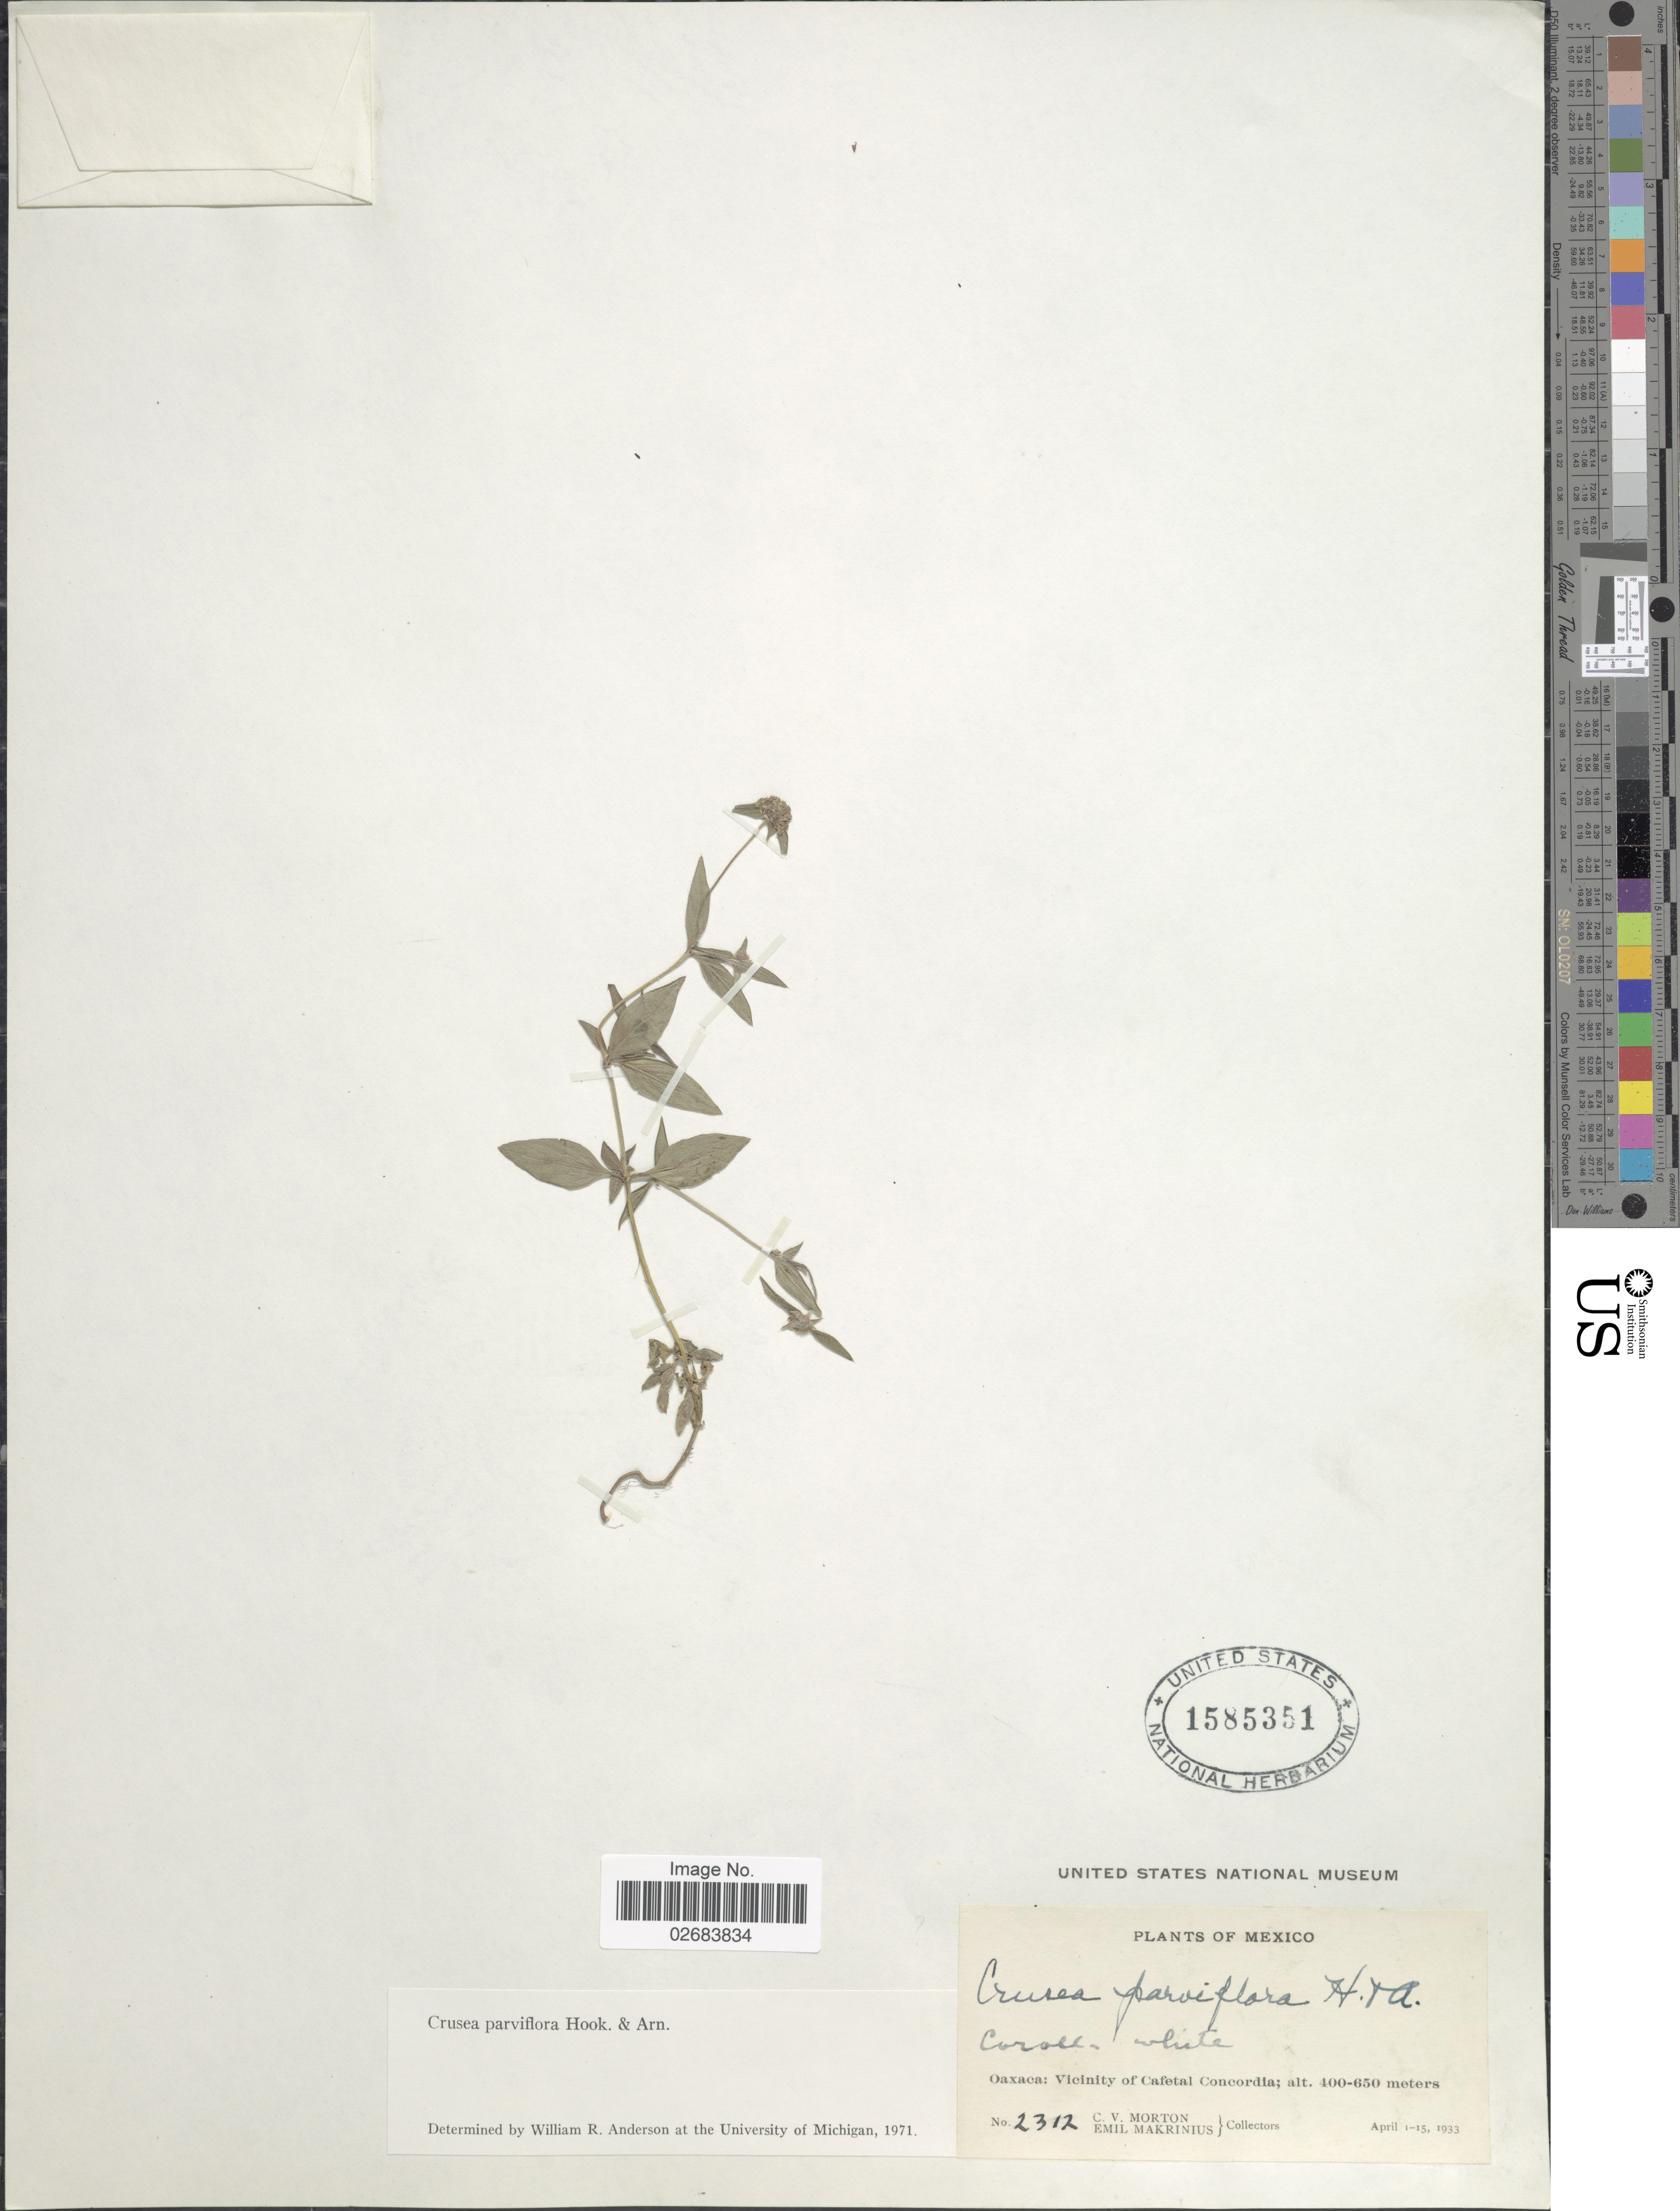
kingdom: Plantae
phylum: Tracheophyta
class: Magnoliopsida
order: Gentianales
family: Rubiaceae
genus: Crusea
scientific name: Crusea parviflora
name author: Hook. & Arn.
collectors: C. V. Morton & E. Makrinius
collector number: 212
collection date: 1933-04-01/1933-04-15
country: Mexico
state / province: Oaxaca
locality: Vicinity of Cafetal Concordia.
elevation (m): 400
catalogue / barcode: US 1585351